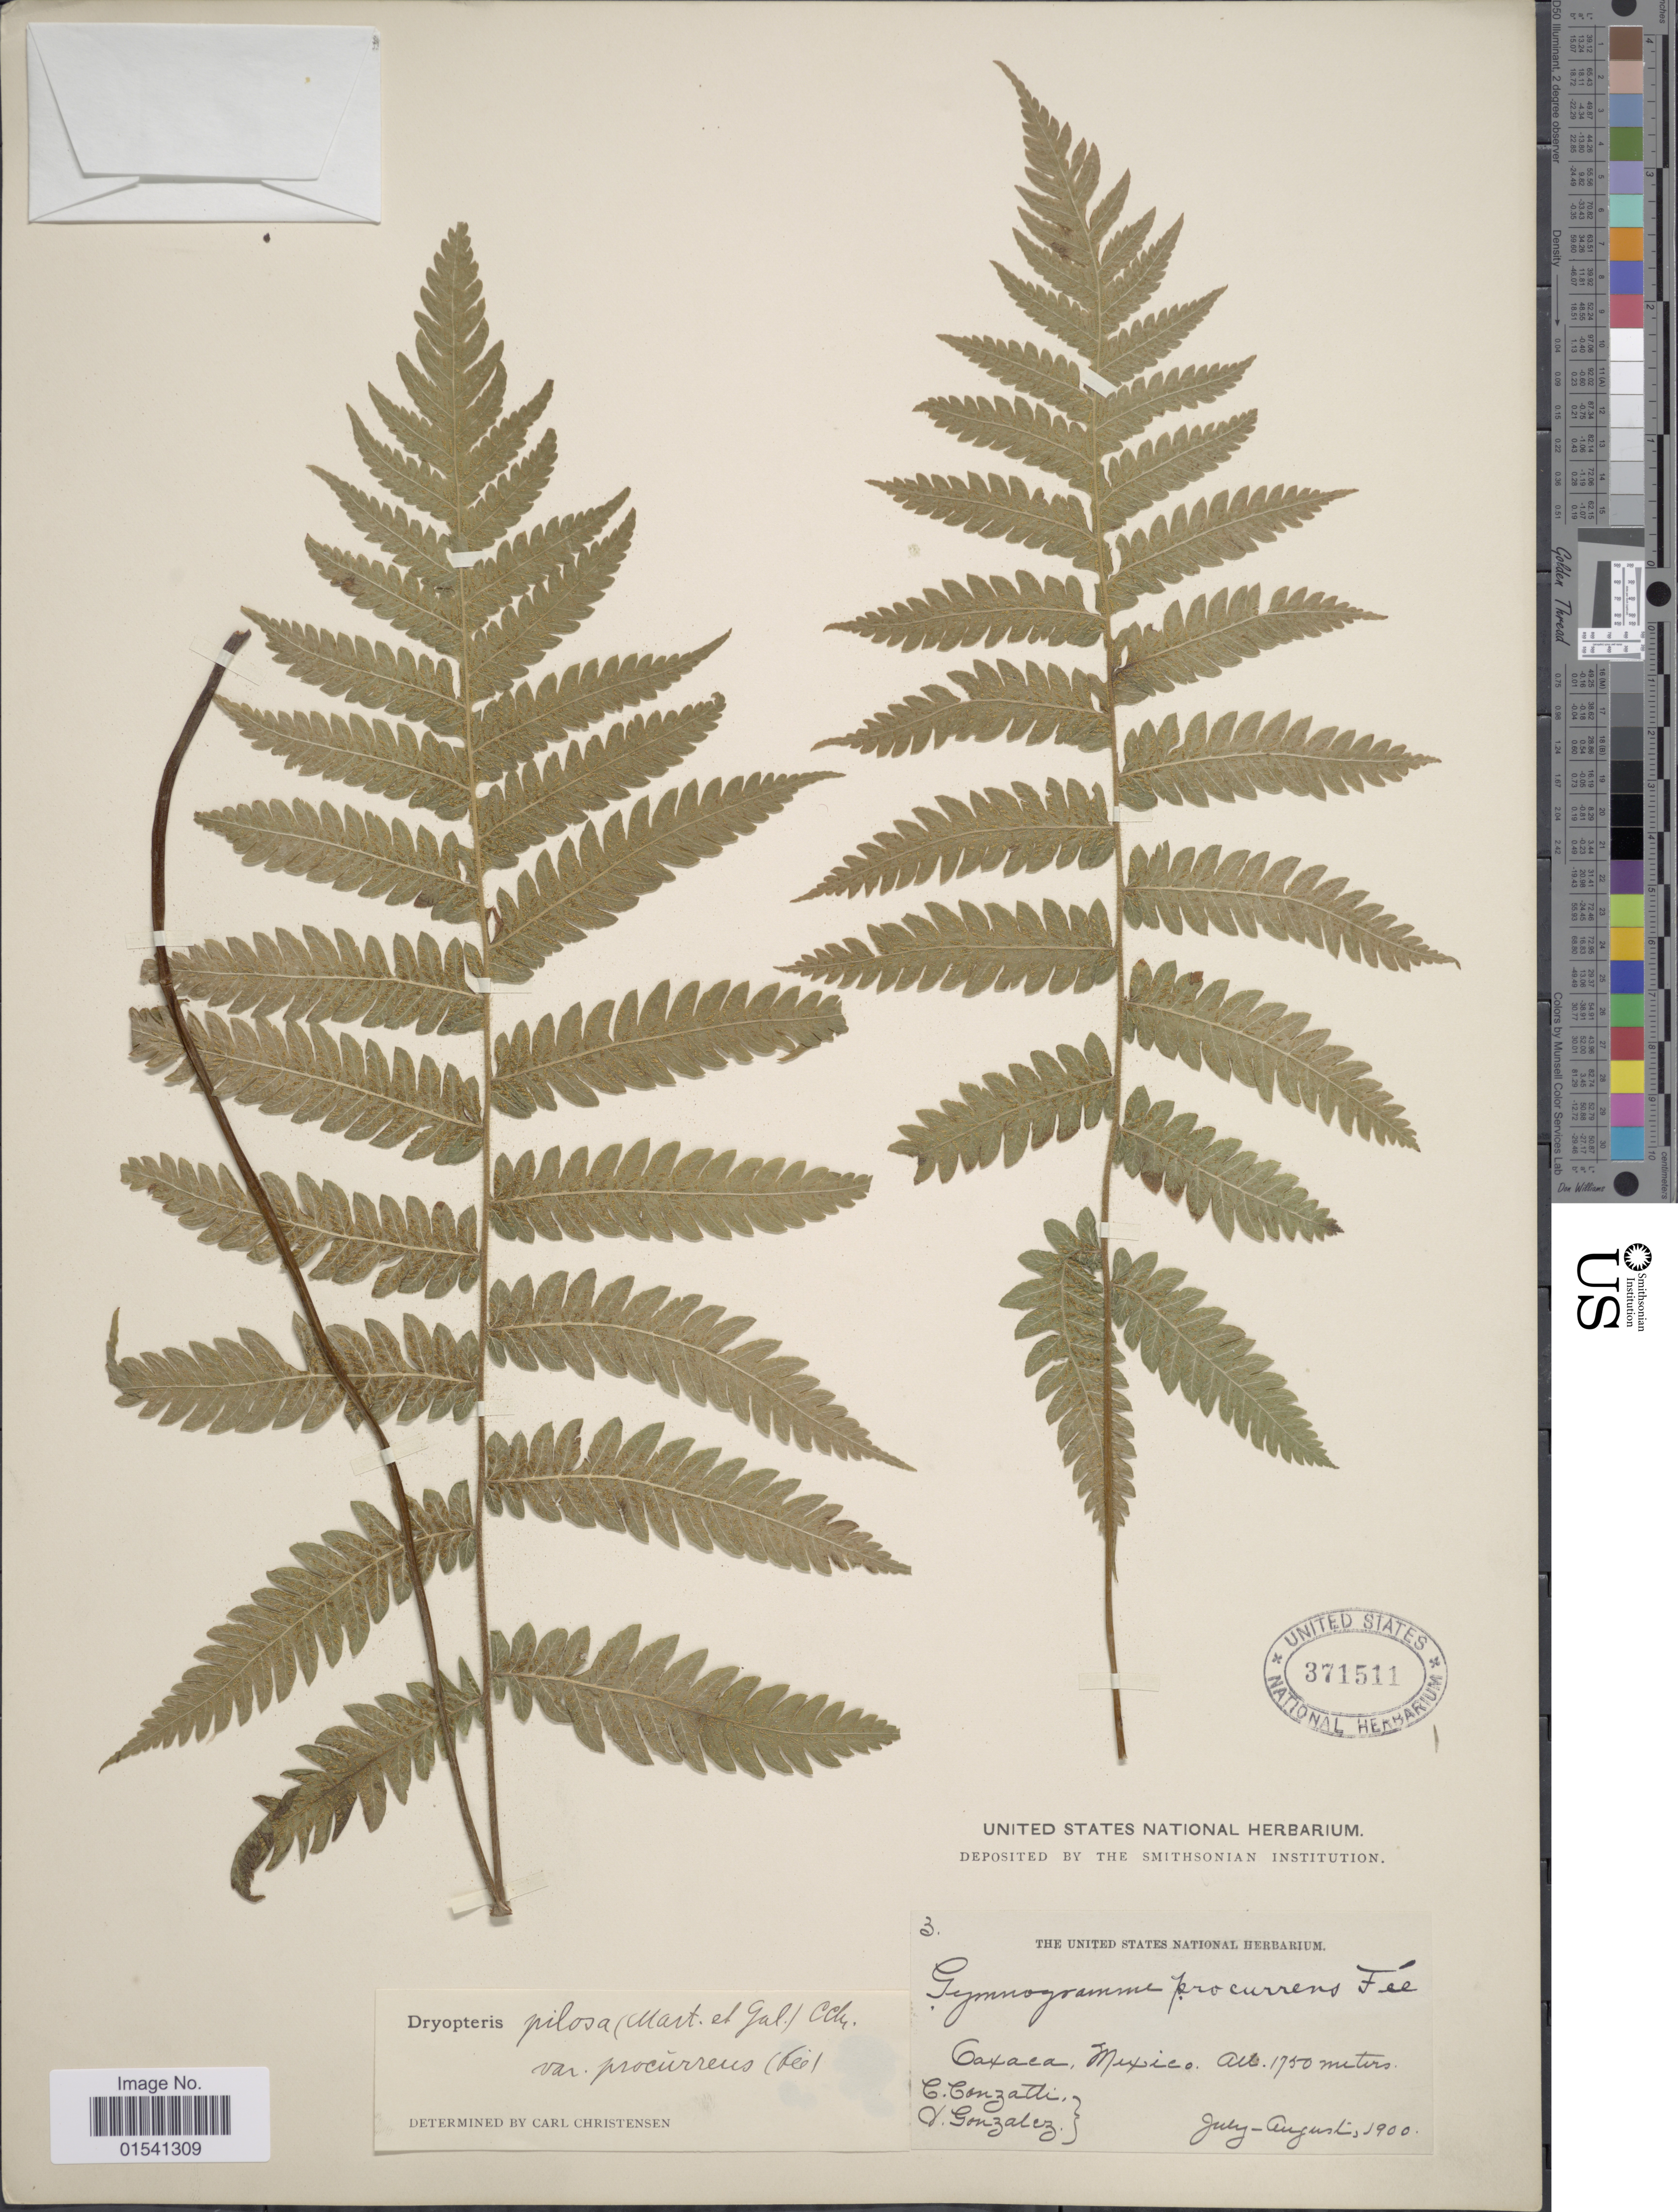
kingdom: Plantae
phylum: Tracheophyta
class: Polypodiopsida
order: Polypodiales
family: Thelypteridaceae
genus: Stegnogramma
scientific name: Stegnogramma pilosa var. villosa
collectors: C. Conzatti & V. Gonzalez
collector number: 3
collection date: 1900-07/1900-08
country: Mexico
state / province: Oaxaca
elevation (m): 1750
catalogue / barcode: US 371511